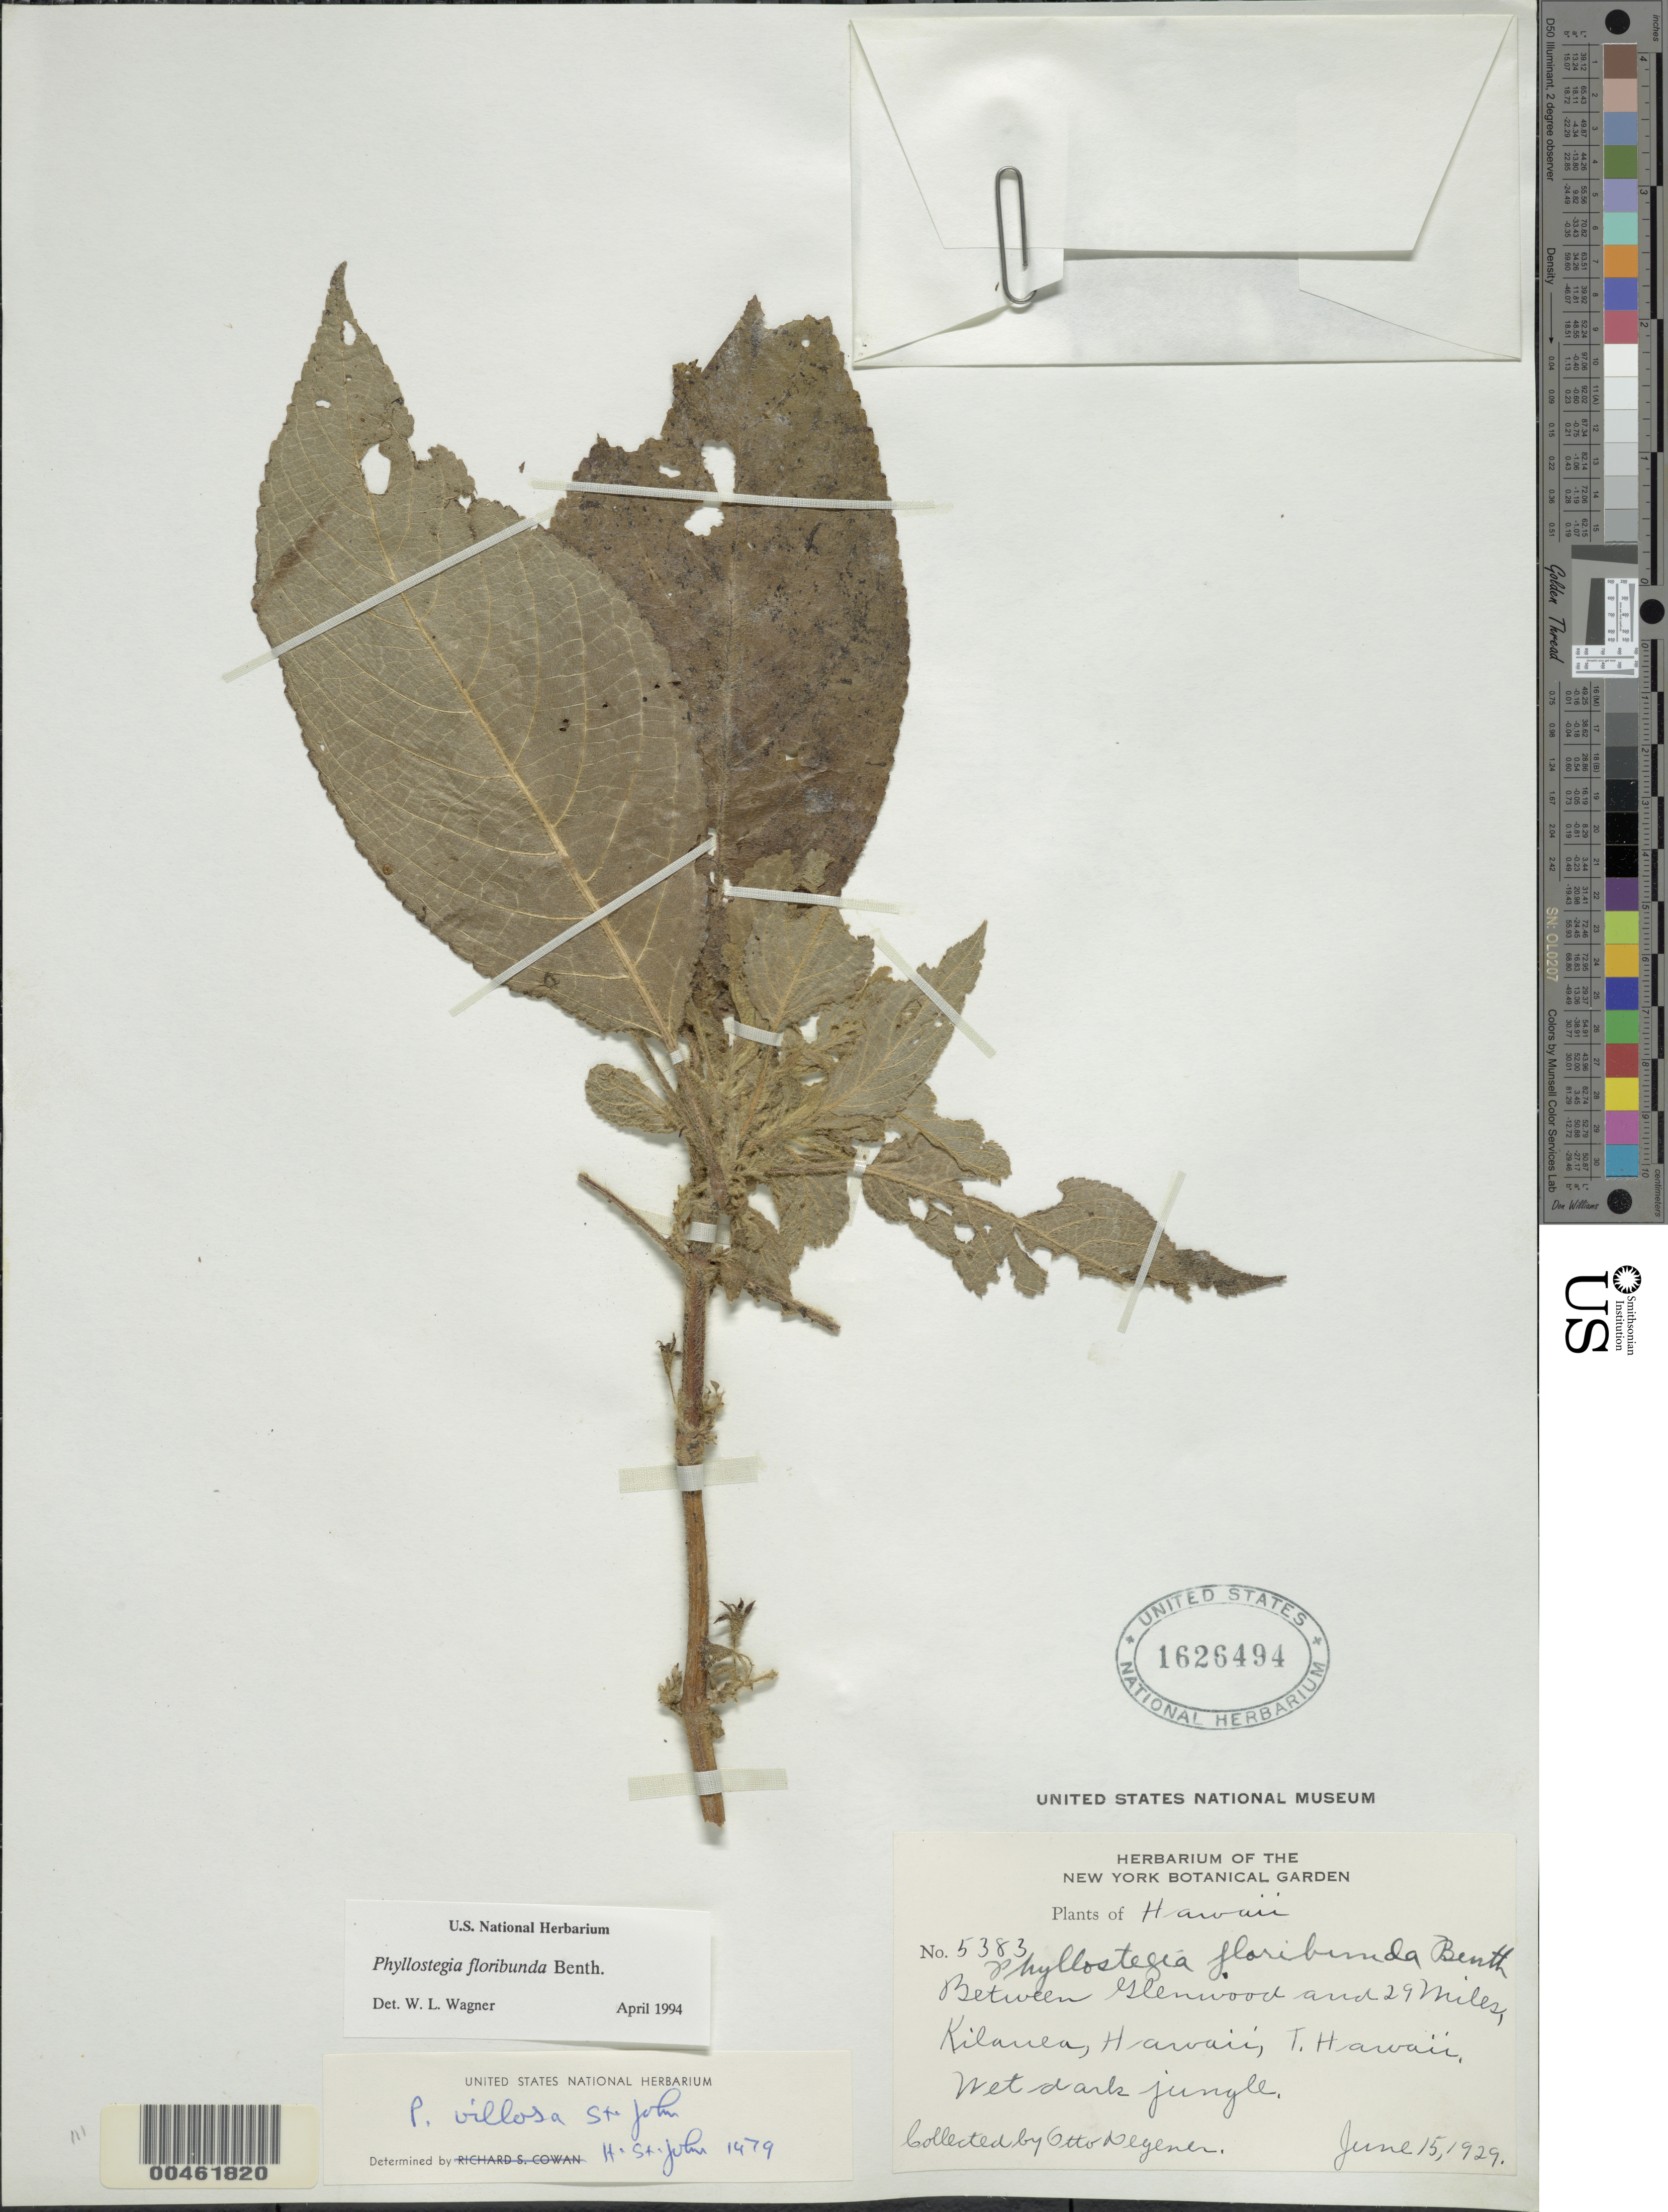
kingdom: Plantae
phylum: Tracheophyta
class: Magnoliopsida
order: Lamiales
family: Lamiaceae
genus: Phyllostegia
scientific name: Phyllostegia floribunda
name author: Benth.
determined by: Wagner, W. L., (BOT), Smithsonian Institution - National Museum of Natural History (UNITED STATES)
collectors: O. Degener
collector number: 5383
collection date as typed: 15 Jun 1929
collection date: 1929-06-15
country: United States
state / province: Hawaii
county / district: Hawaii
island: Hawaii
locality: Between Glenwood and 29 Miles, Kilauea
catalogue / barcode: US 1626494